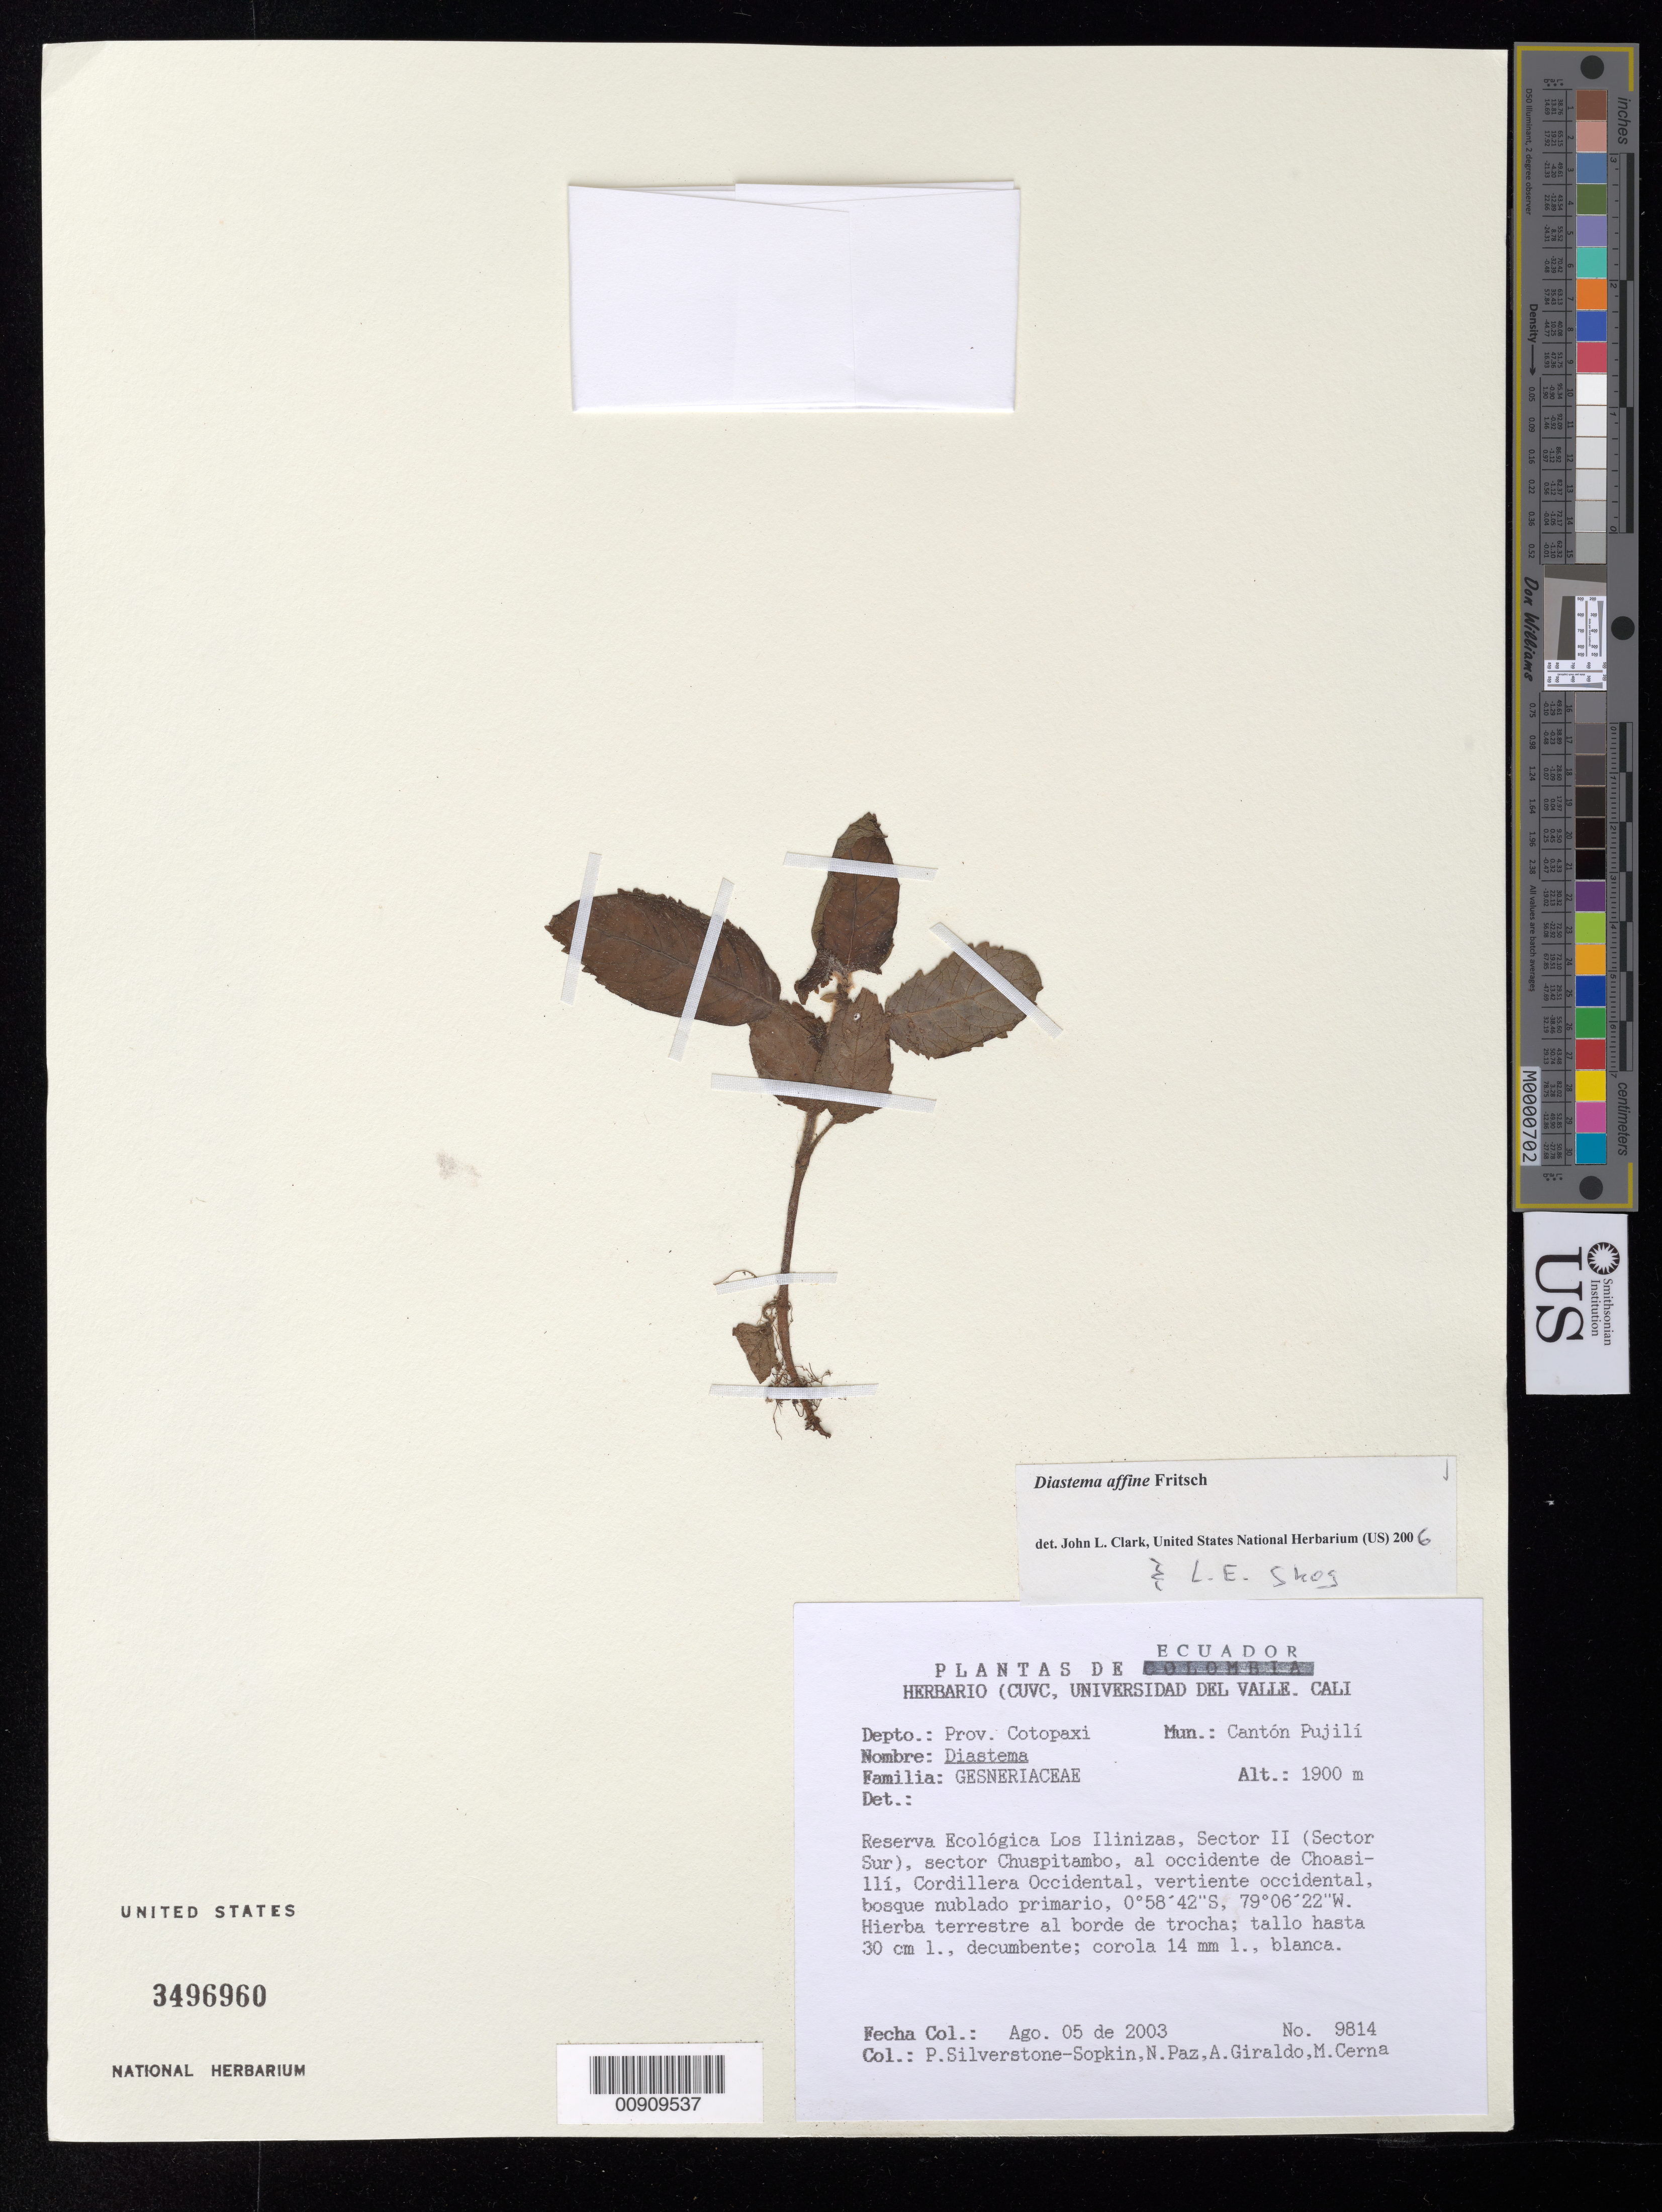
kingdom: Plantae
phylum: Tracheophyta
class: Magnoliopsida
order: Lamiales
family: Gesneriaceae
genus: Diastema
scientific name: Diastema affine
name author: Fritsch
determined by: Clark, J. L.; Skog, Laurence E.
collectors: P. A. Silverstone-Sopkin, N. Paz, A. Giraldo & M. Cerna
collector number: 9814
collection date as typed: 05 Aug 2003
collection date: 2003-08-05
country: Ecuador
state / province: Cotopaxi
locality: Cantón Pujilí. Reserva Ecológica Los Ilinizas, Sector II (Sector Sur), sector Chuspitambo, al occidente de Choasillí, Cordillera Occidental, vertiente occidental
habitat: Bosque nublado primario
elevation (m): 1900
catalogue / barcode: US 3496960